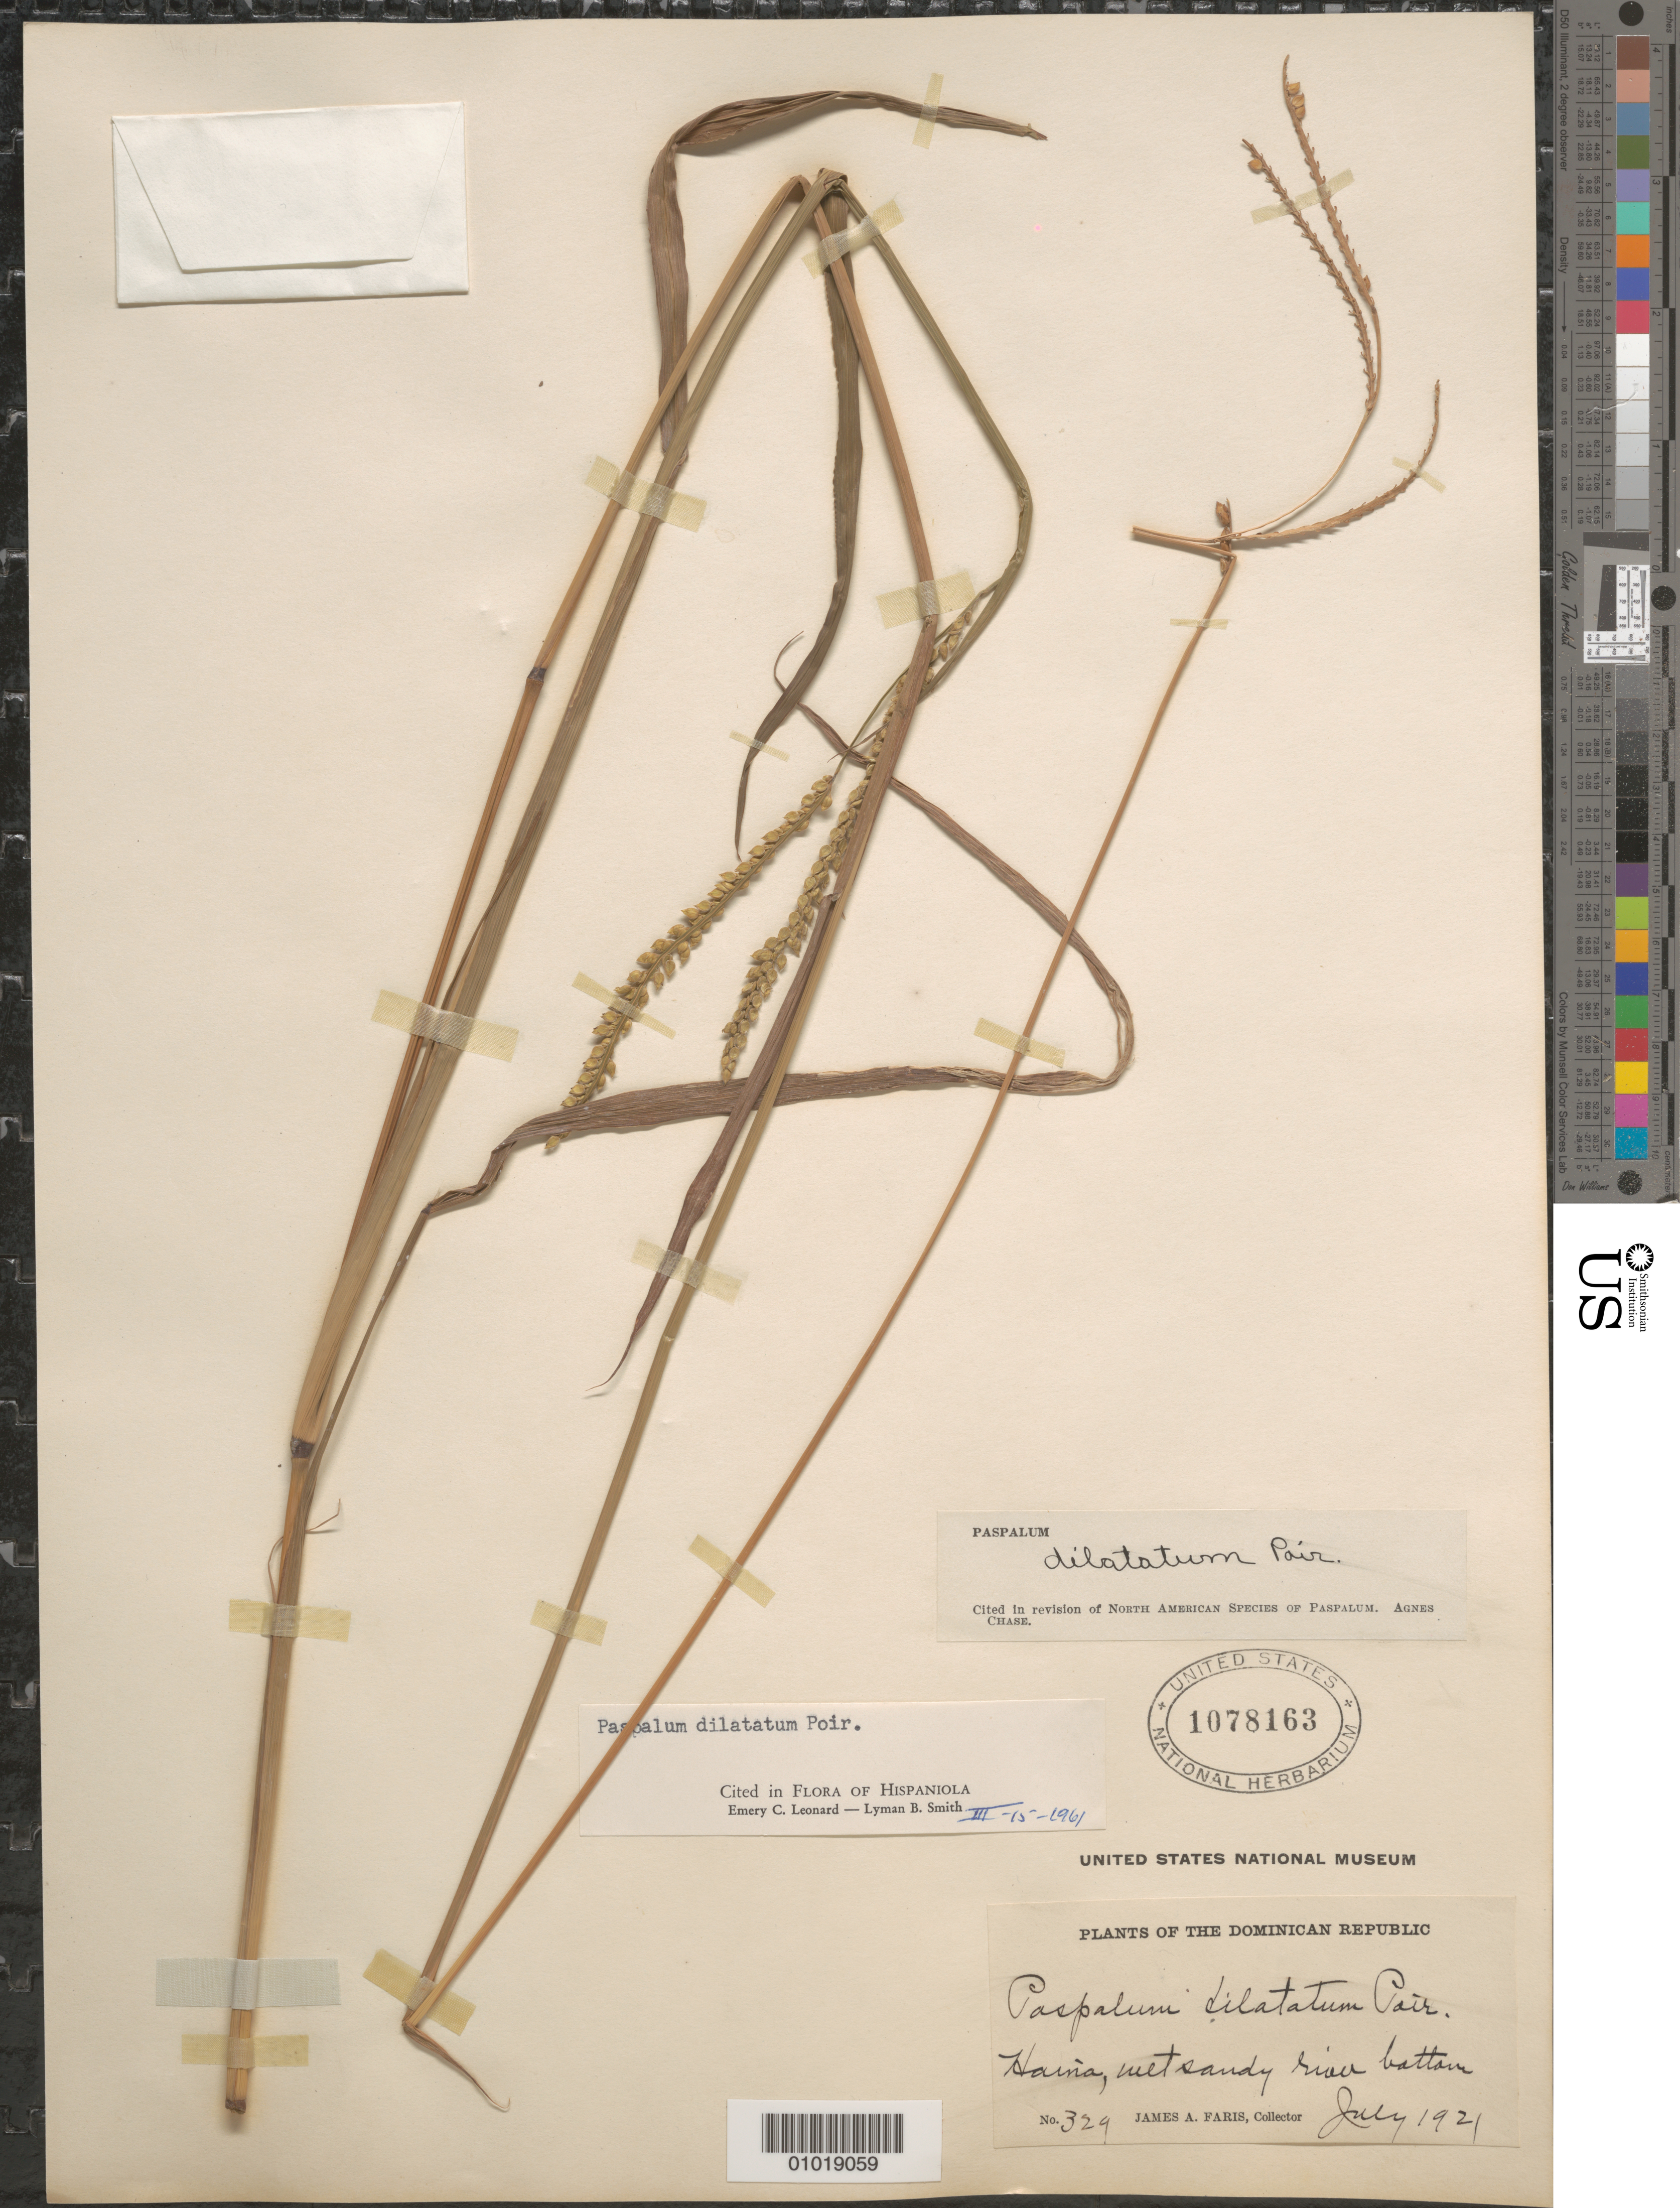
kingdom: Plantae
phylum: Tracheophyta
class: Liliopsida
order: Poales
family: Poaceae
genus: Paspalum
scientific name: Paspalum dilatatum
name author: Poir.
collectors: J. Faris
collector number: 329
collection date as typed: Jul 1921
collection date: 1921-07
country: Dominican Republic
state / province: San Cristóbal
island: Hispaniola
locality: Haina, wet sandy river bottom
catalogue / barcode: US 1078163